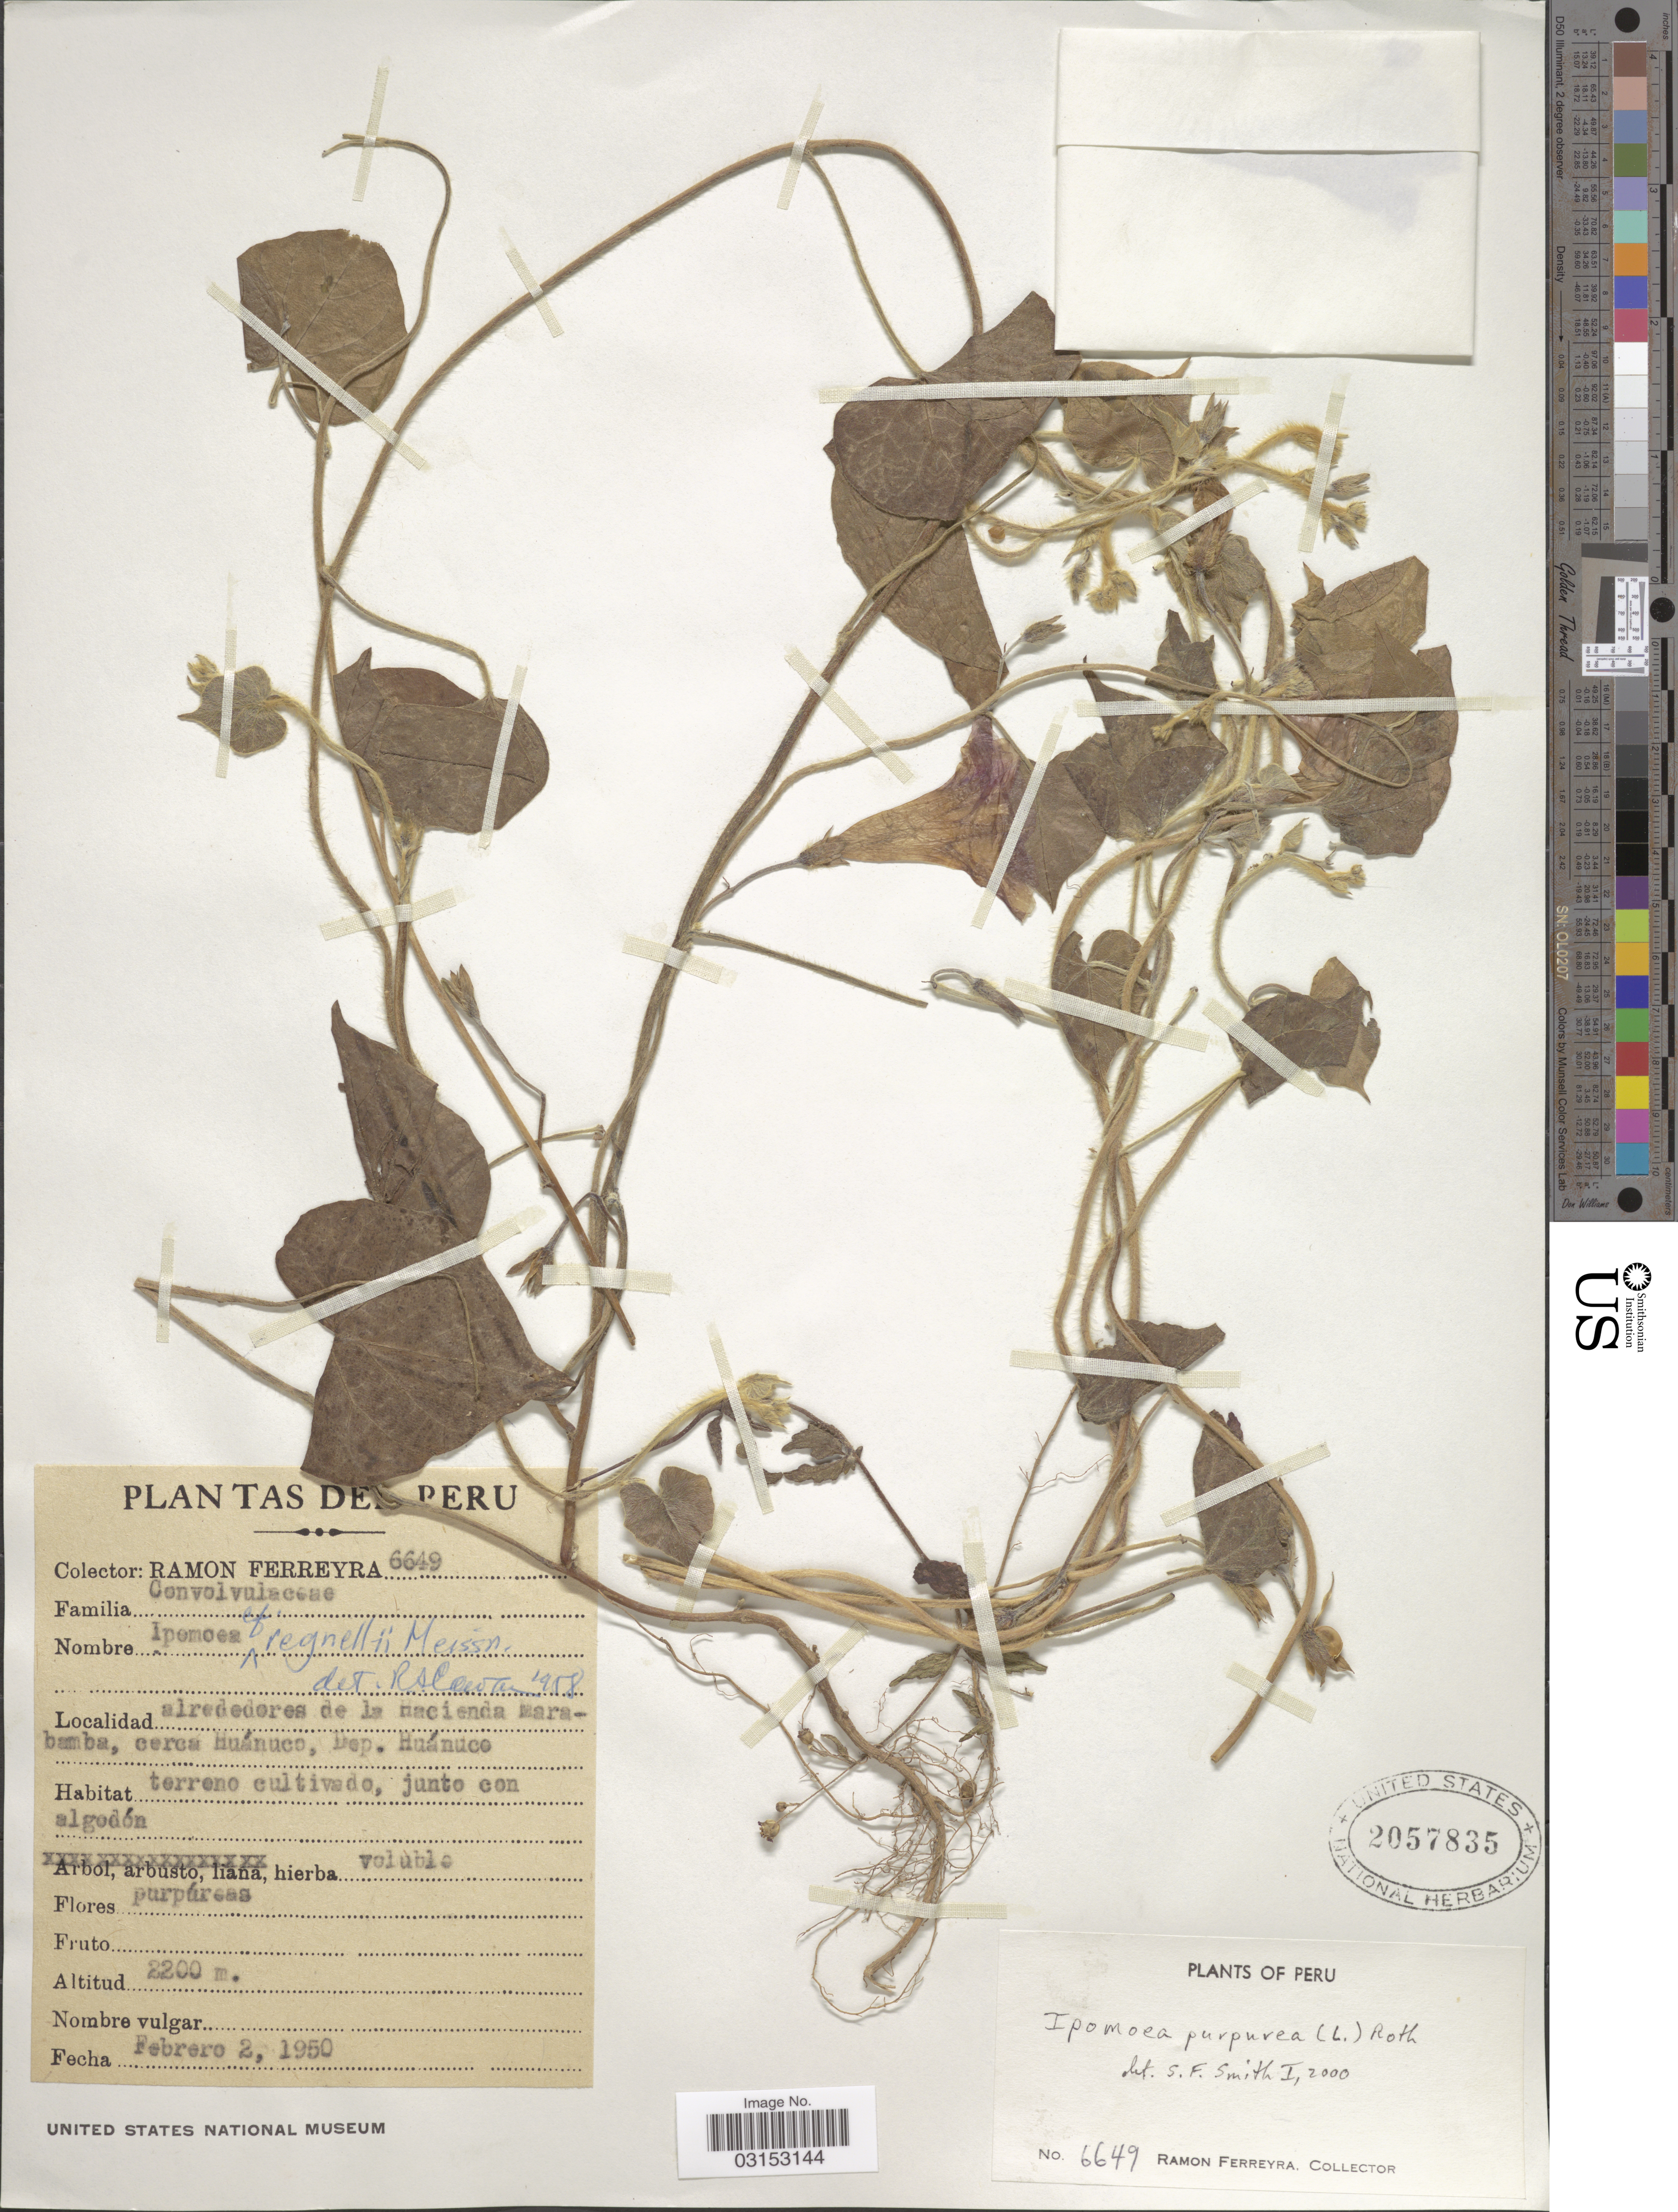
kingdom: Plantae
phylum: Tracheophyta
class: Magnoliopsida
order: Solanales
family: Convolvulaceae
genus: Ipomoea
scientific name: Ipomoea purpurea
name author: (L.) Roth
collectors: R. A. Ferreyra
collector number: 6649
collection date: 1950-02-02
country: Peru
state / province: Huánuco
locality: Alrededores de la Hacienda Marabamba, cerca Huanuco, Dep. Huánuco.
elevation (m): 2200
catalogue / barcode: US 2057835